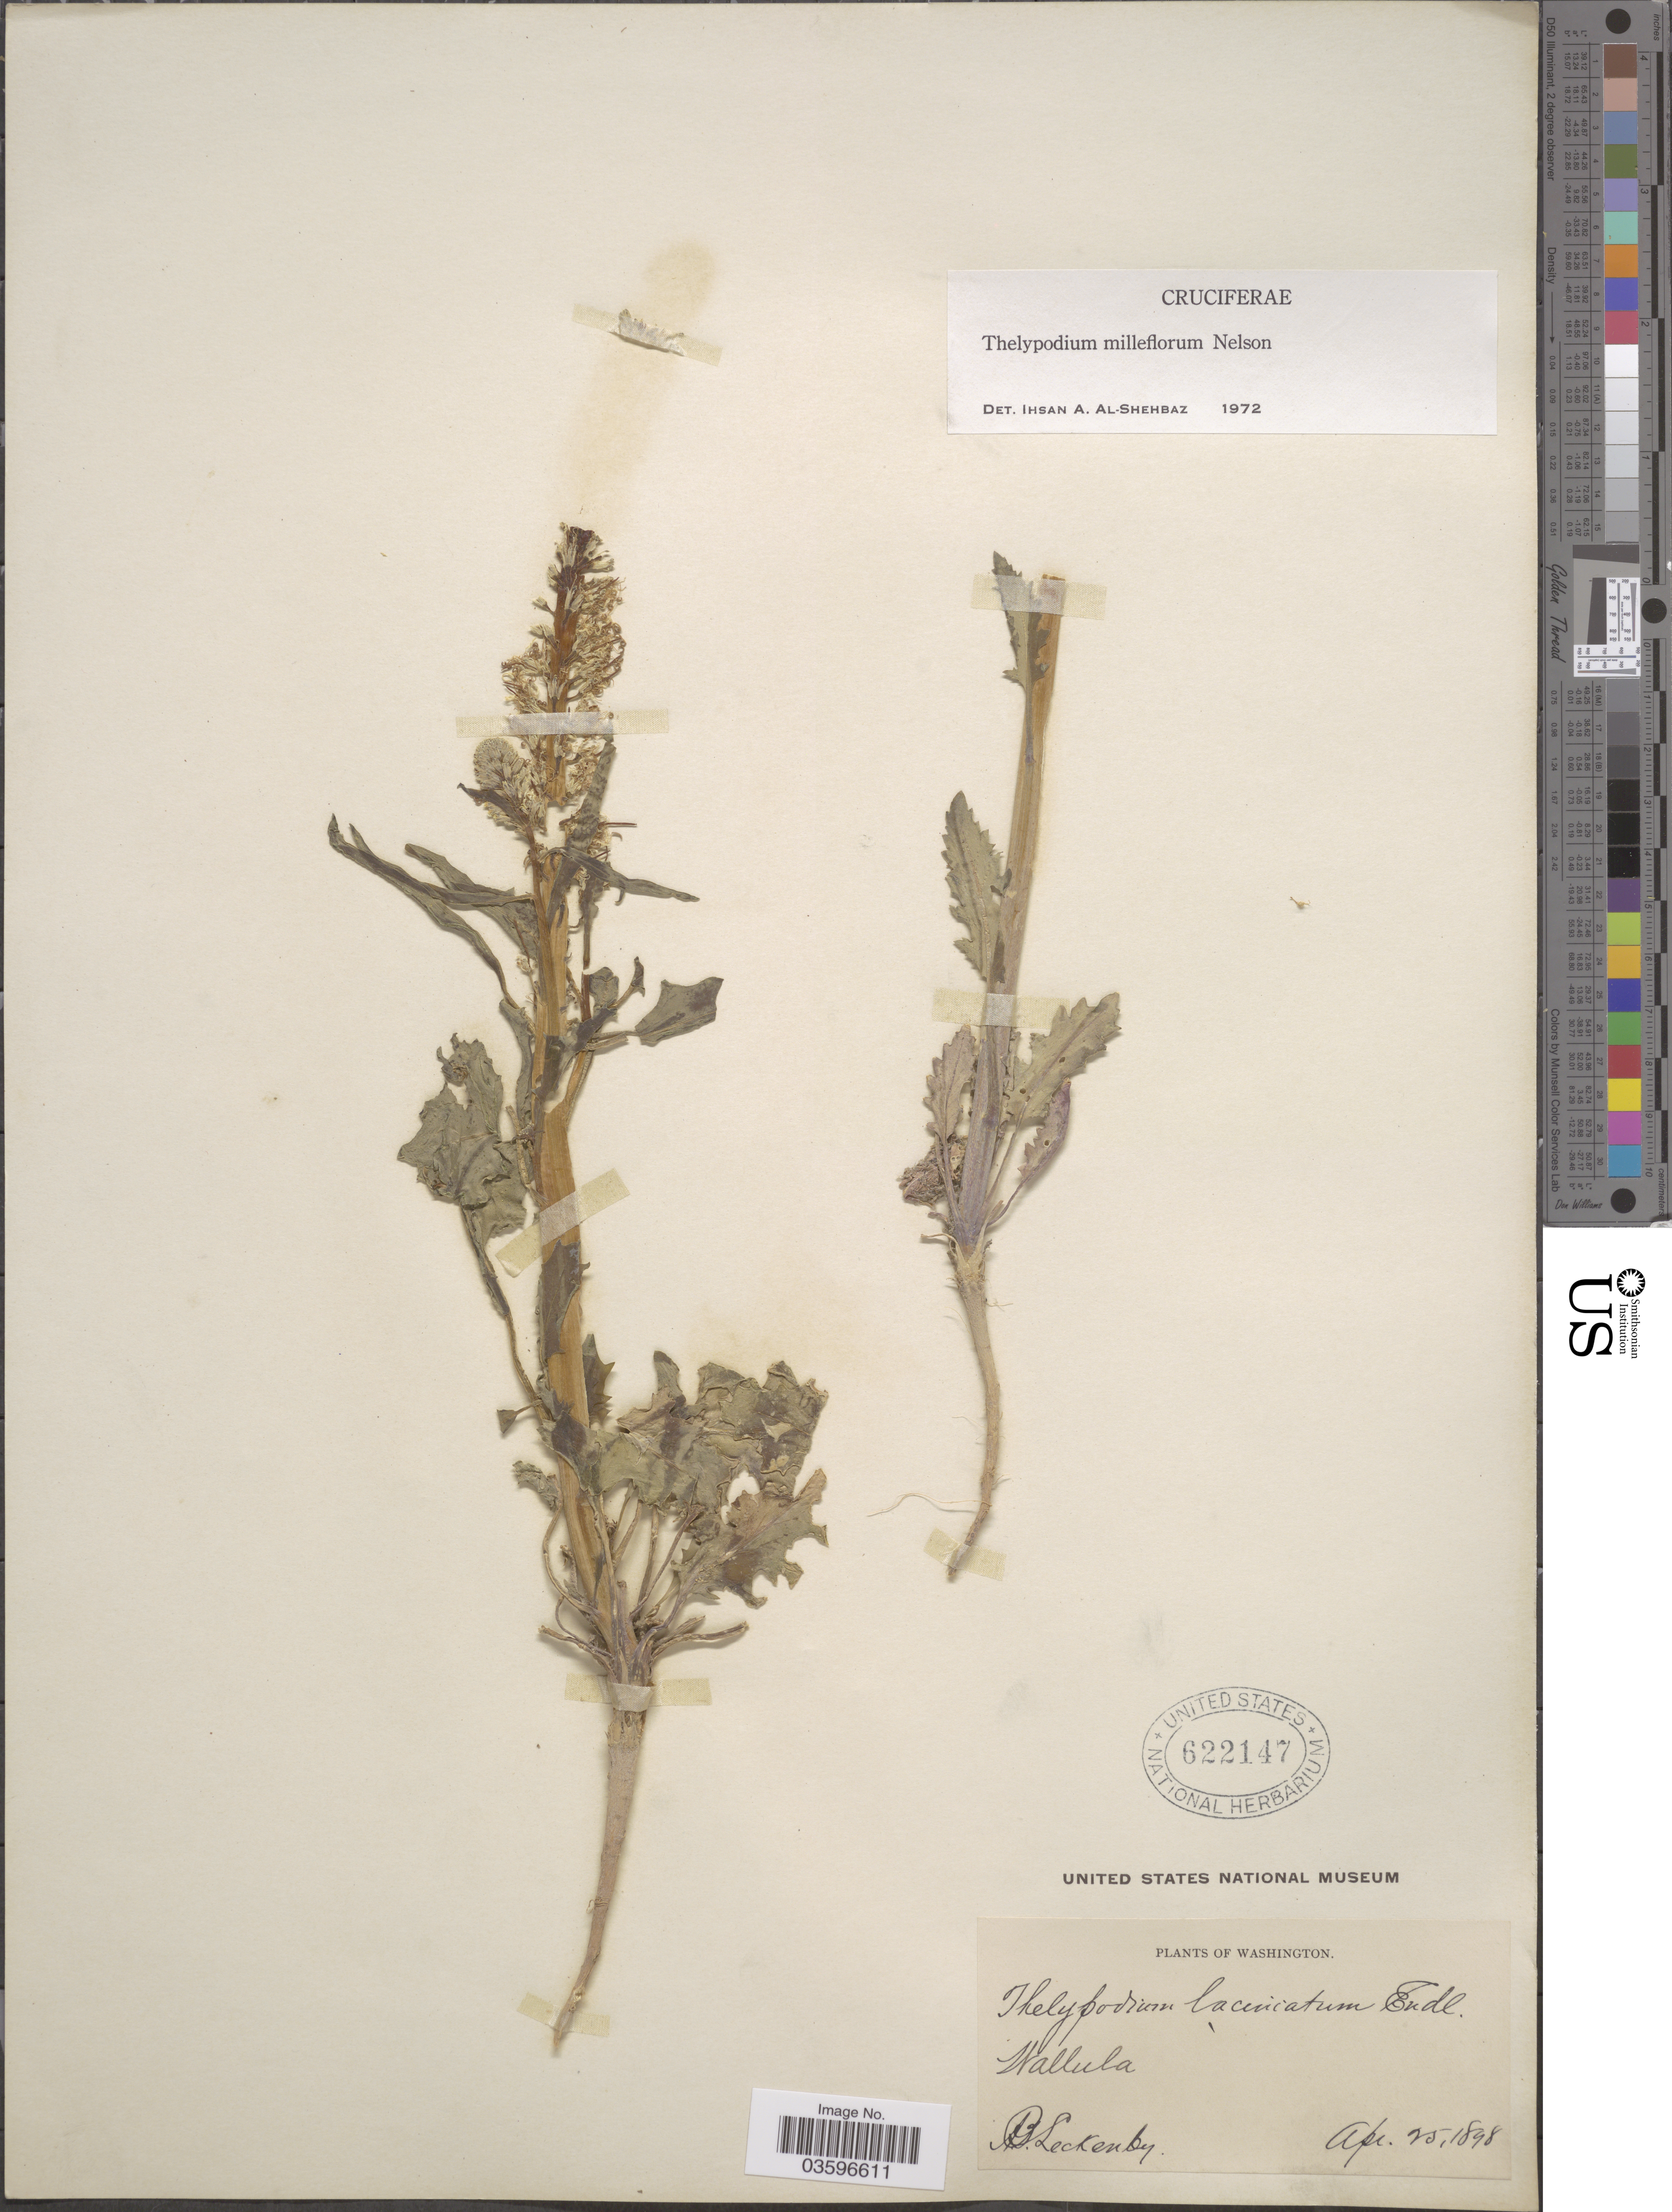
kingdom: Plantae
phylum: Tracheophyta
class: Magnoliopsida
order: Brassicales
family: Brassicaceae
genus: Thelypodium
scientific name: Thelypodium milleflorum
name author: A. Nelson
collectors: A. Leckenby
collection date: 1898-04-25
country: United States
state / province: Washington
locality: Wallula.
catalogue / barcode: US 622147